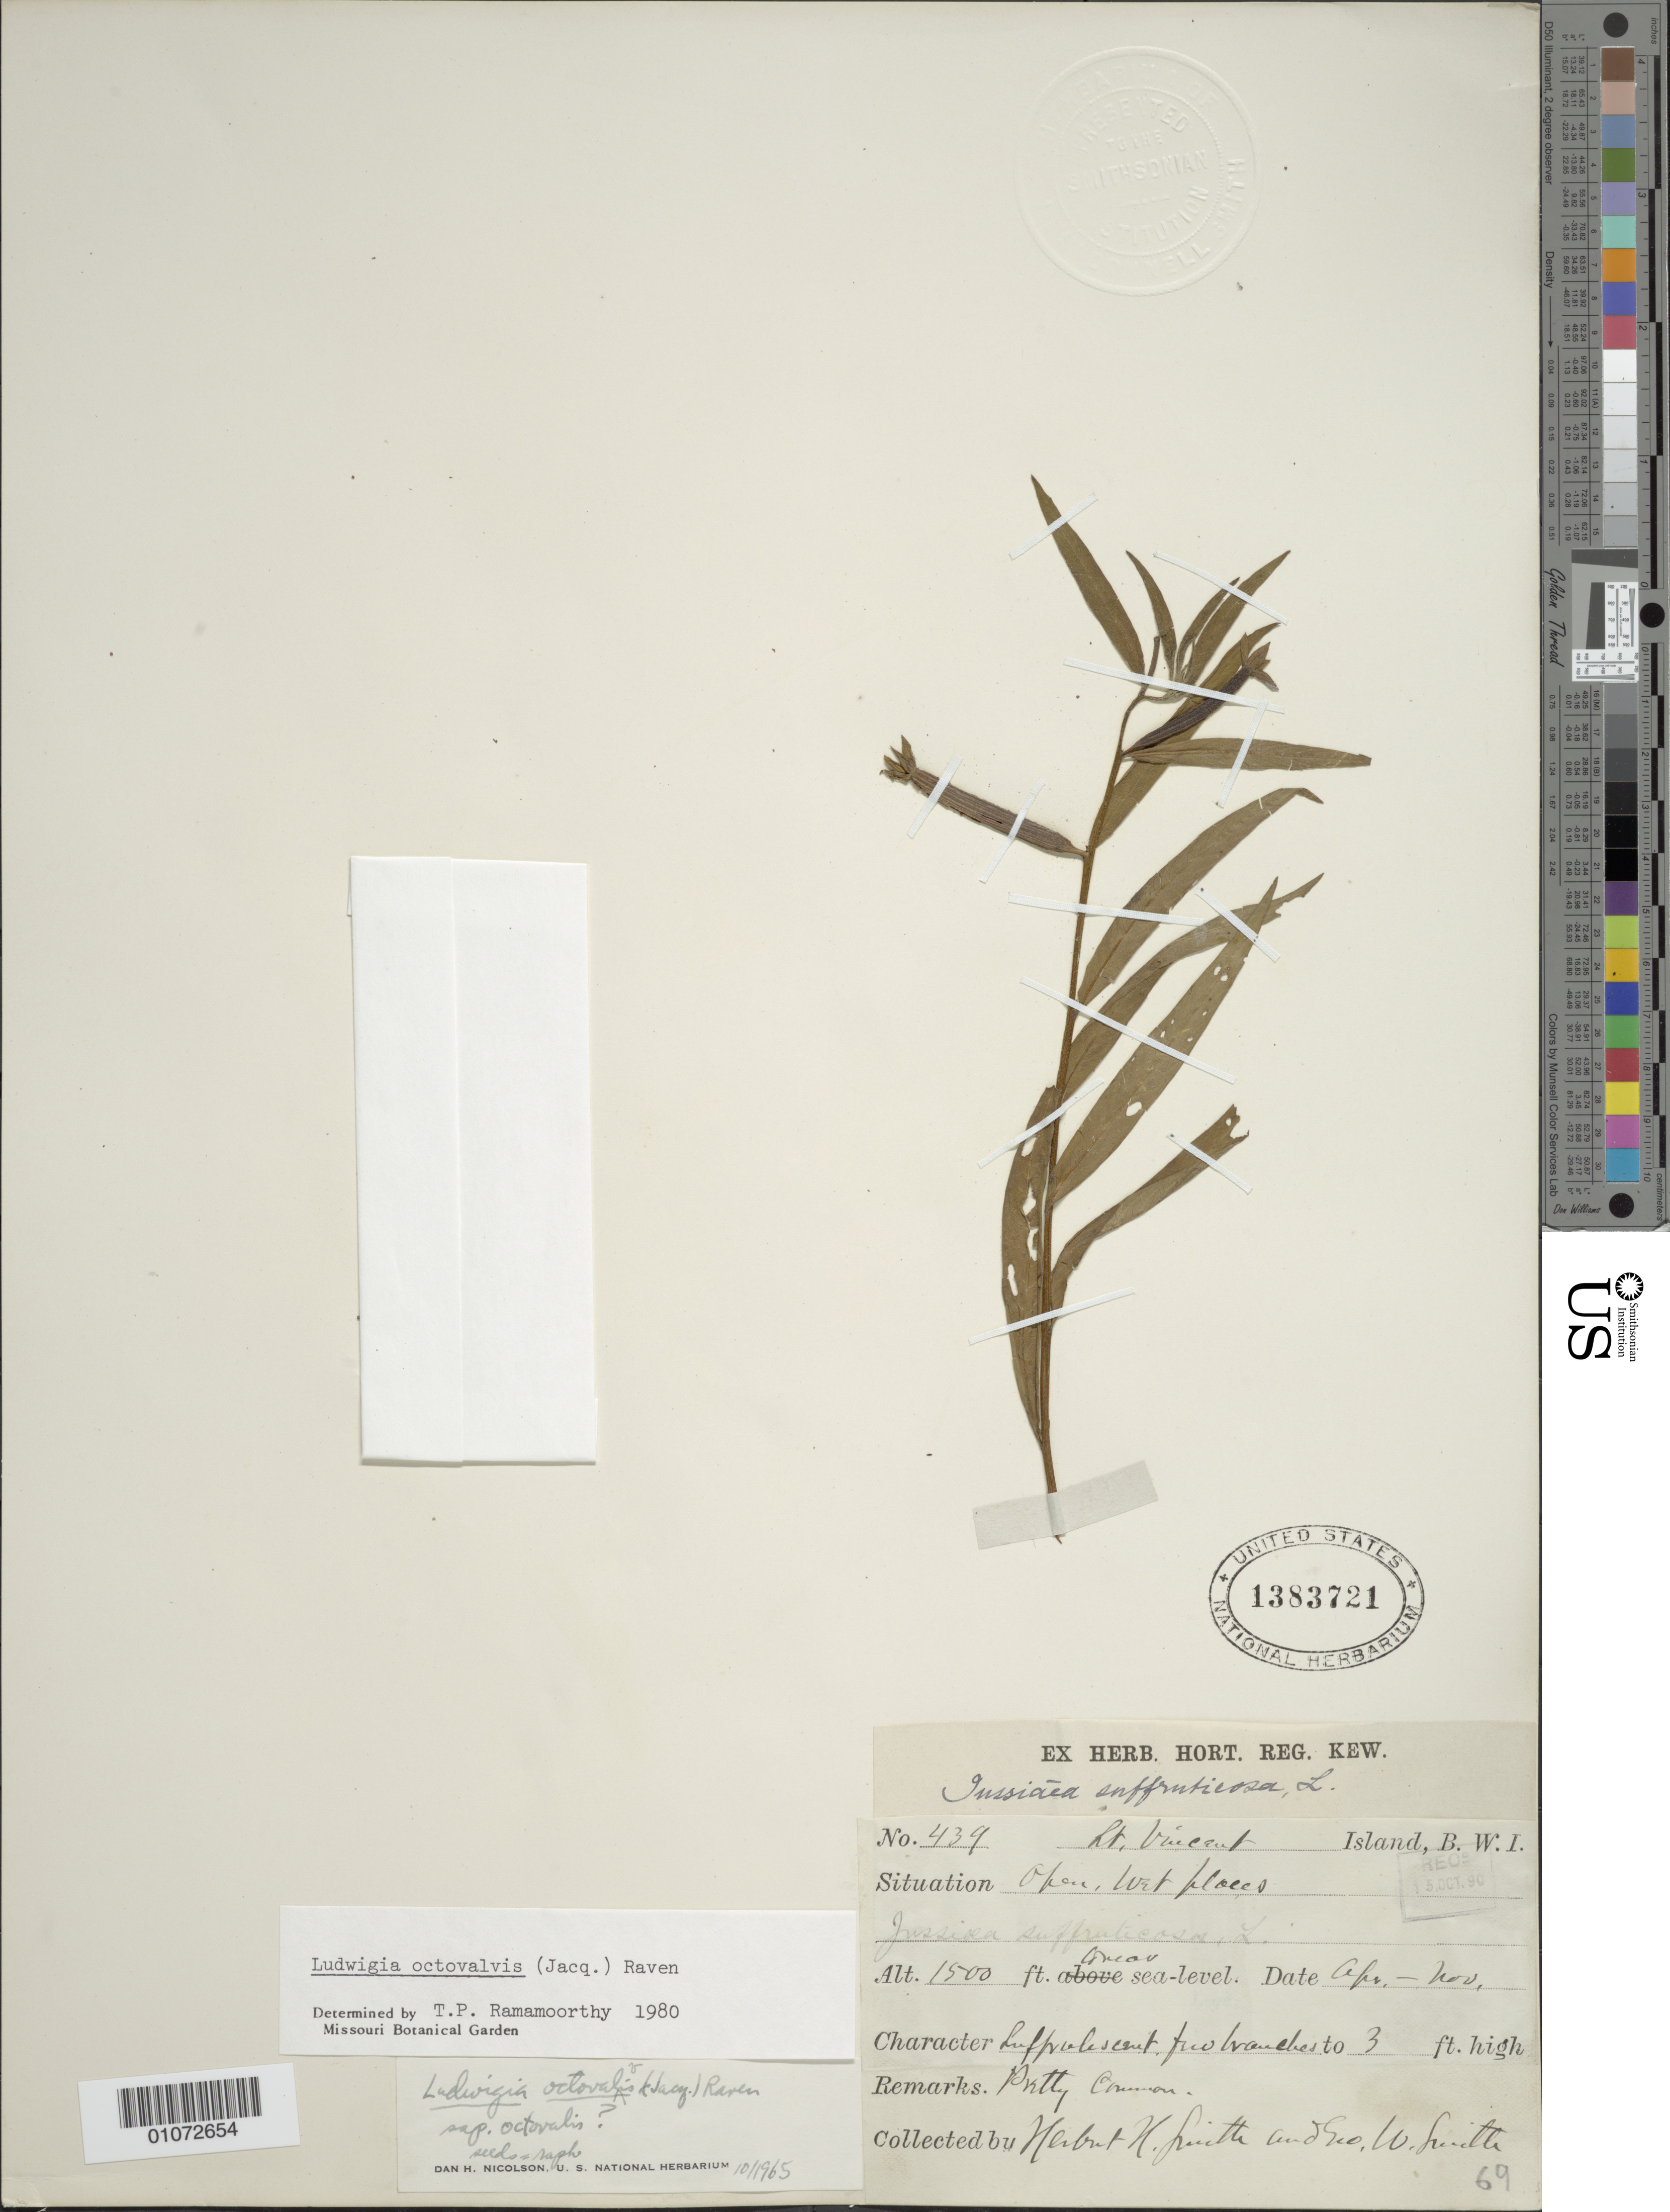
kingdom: Plantae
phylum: Tracheophyta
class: Magnoliopsida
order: Myrtales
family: Onagraceae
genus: Ludwigia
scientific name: Ludwigia octovalvis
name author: (Jacq.) P.H. Raven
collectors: H. Smith & G. Smith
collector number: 439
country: St. Vincent - Grenadines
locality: Open, wet places. Near sea level?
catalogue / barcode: US 1383721